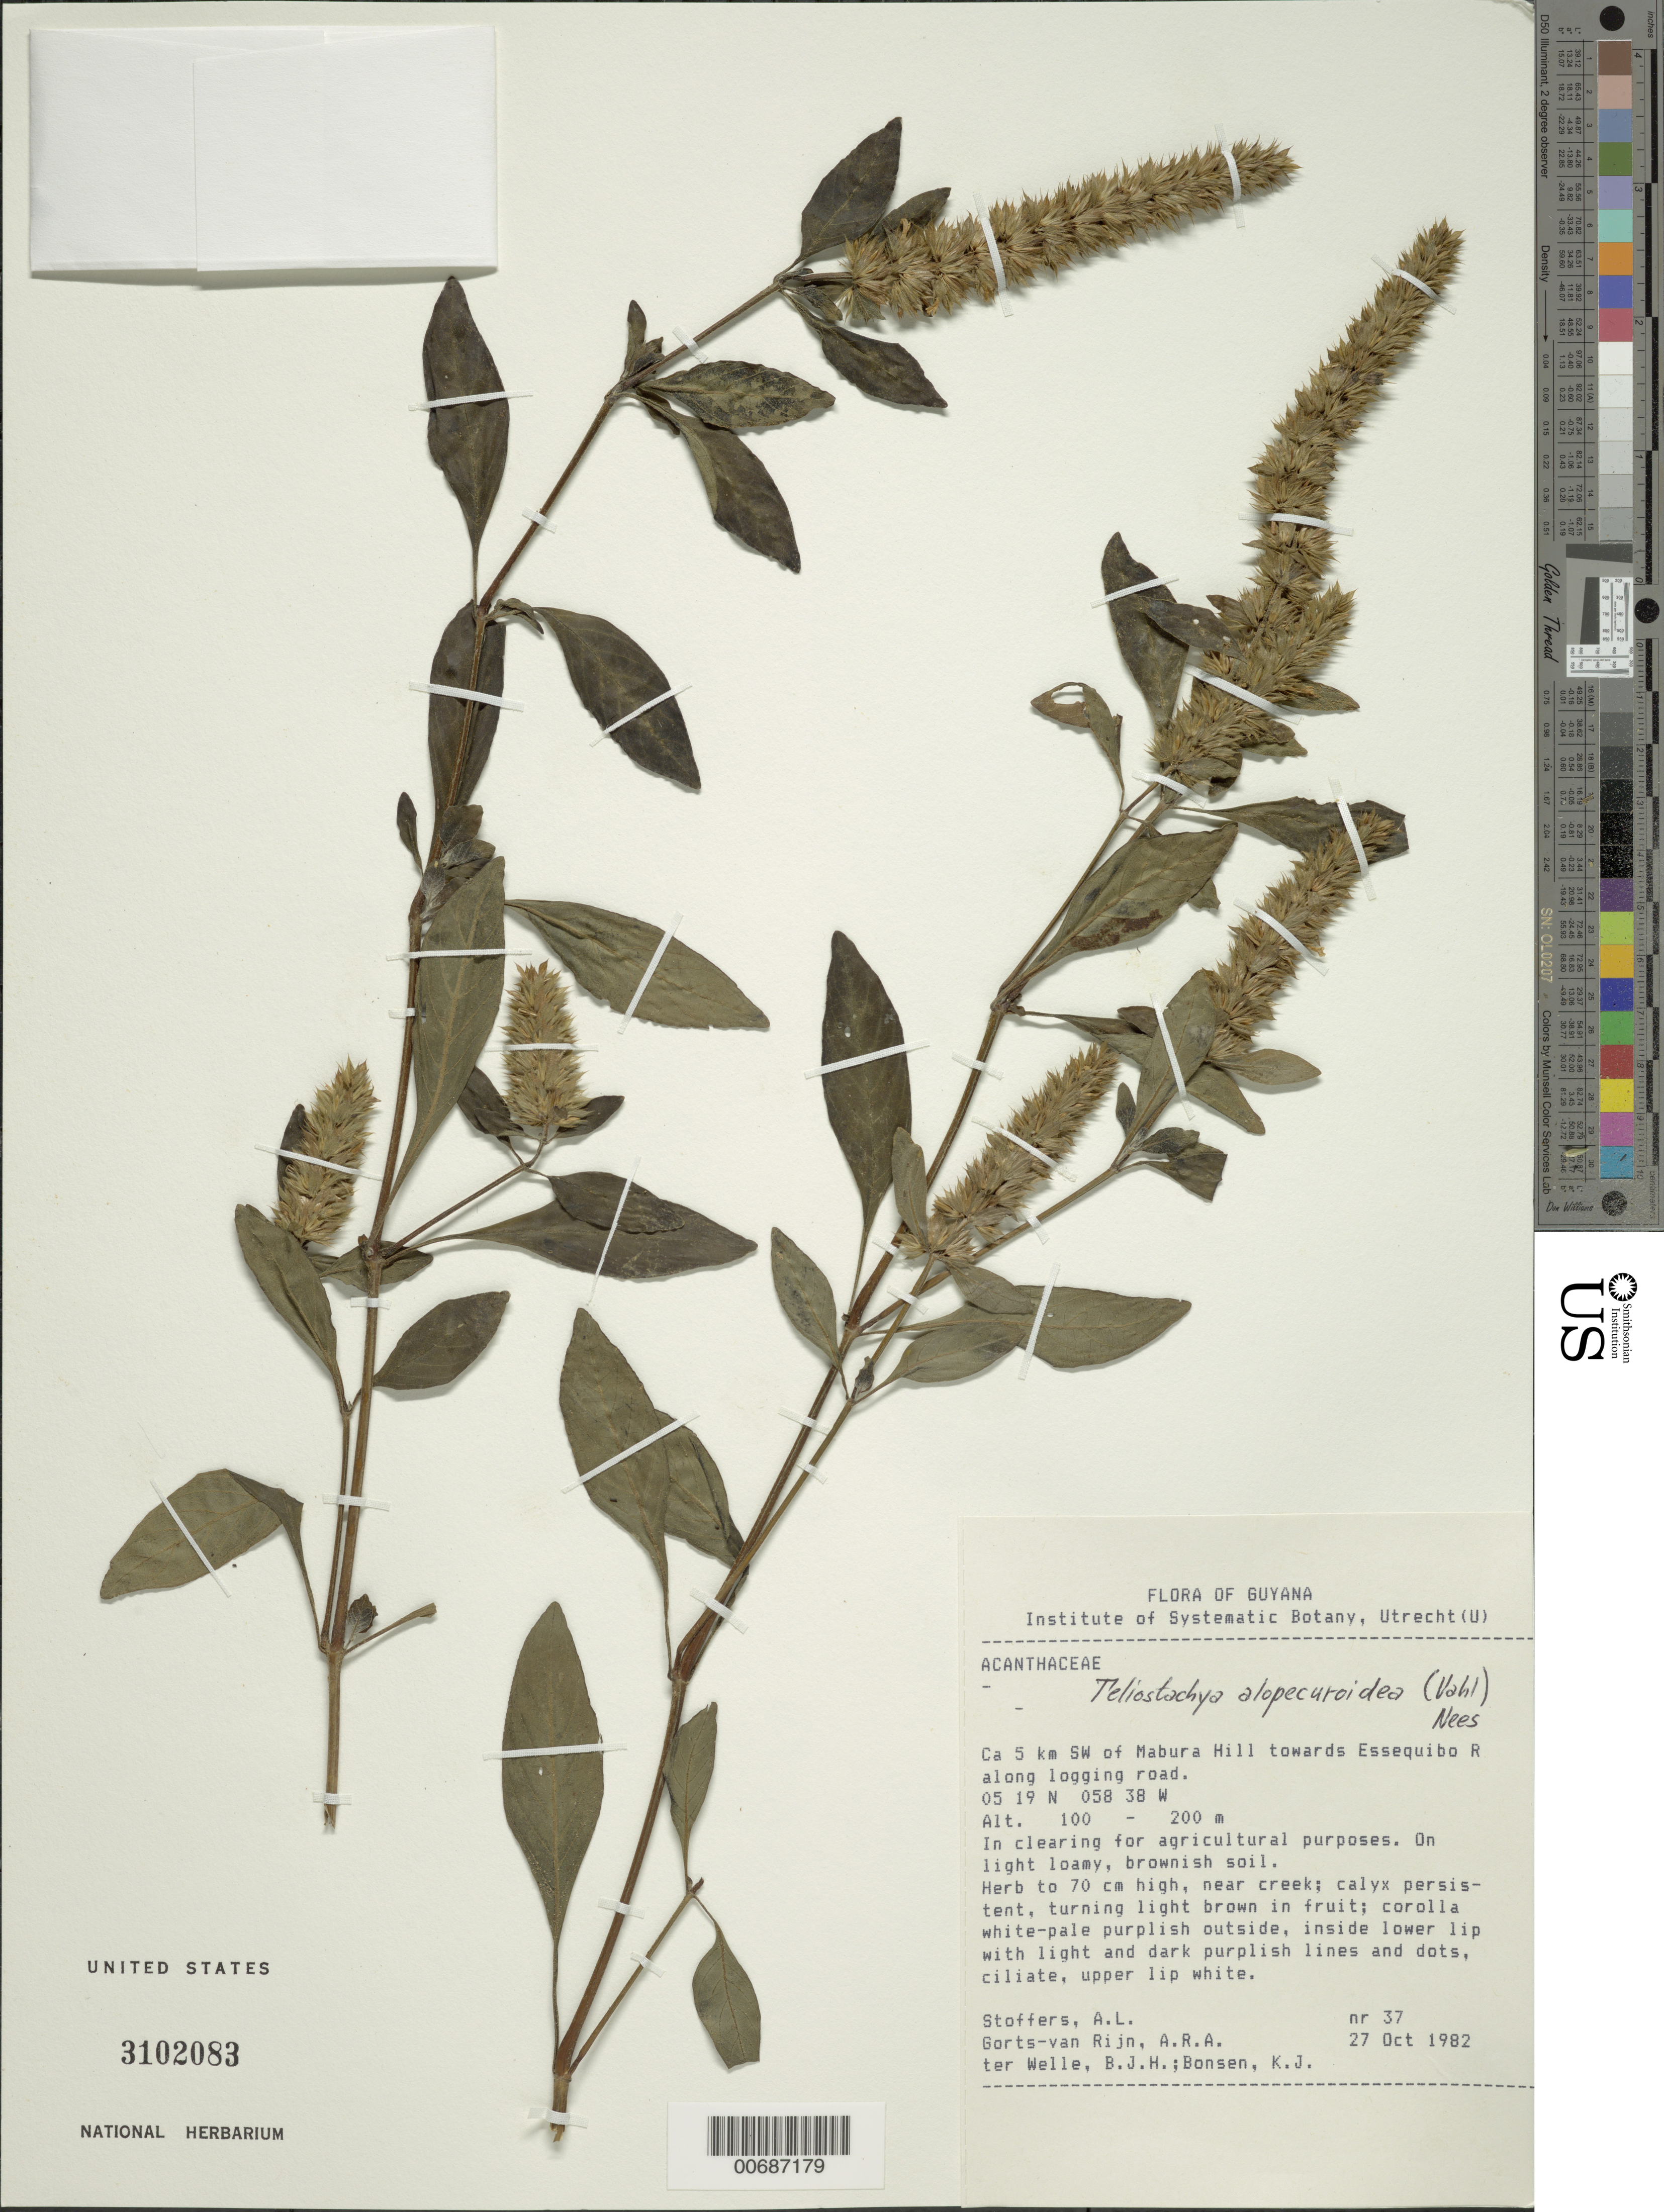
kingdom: Plantae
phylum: Tracheophyta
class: Magnoliopsida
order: Lamiales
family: Acanthaceae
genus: Teliostachya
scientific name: Teliostachya alopecuroidea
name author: (Vahl) Nees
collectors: A. Stoffers, A. .R. A. Görts-van Rijn, B. Welle & K. Bonsen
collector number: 37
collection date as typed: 27-Oct-82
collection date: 1982-10-27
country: Guyana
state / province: U. Demerara-Berbice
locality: Mabura Hill, 5 km SW of, towards Essequibo R.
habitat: Along logging road, clearing for agricultural purposes on light, loamy soil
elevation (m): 100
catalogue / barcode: US 3102083